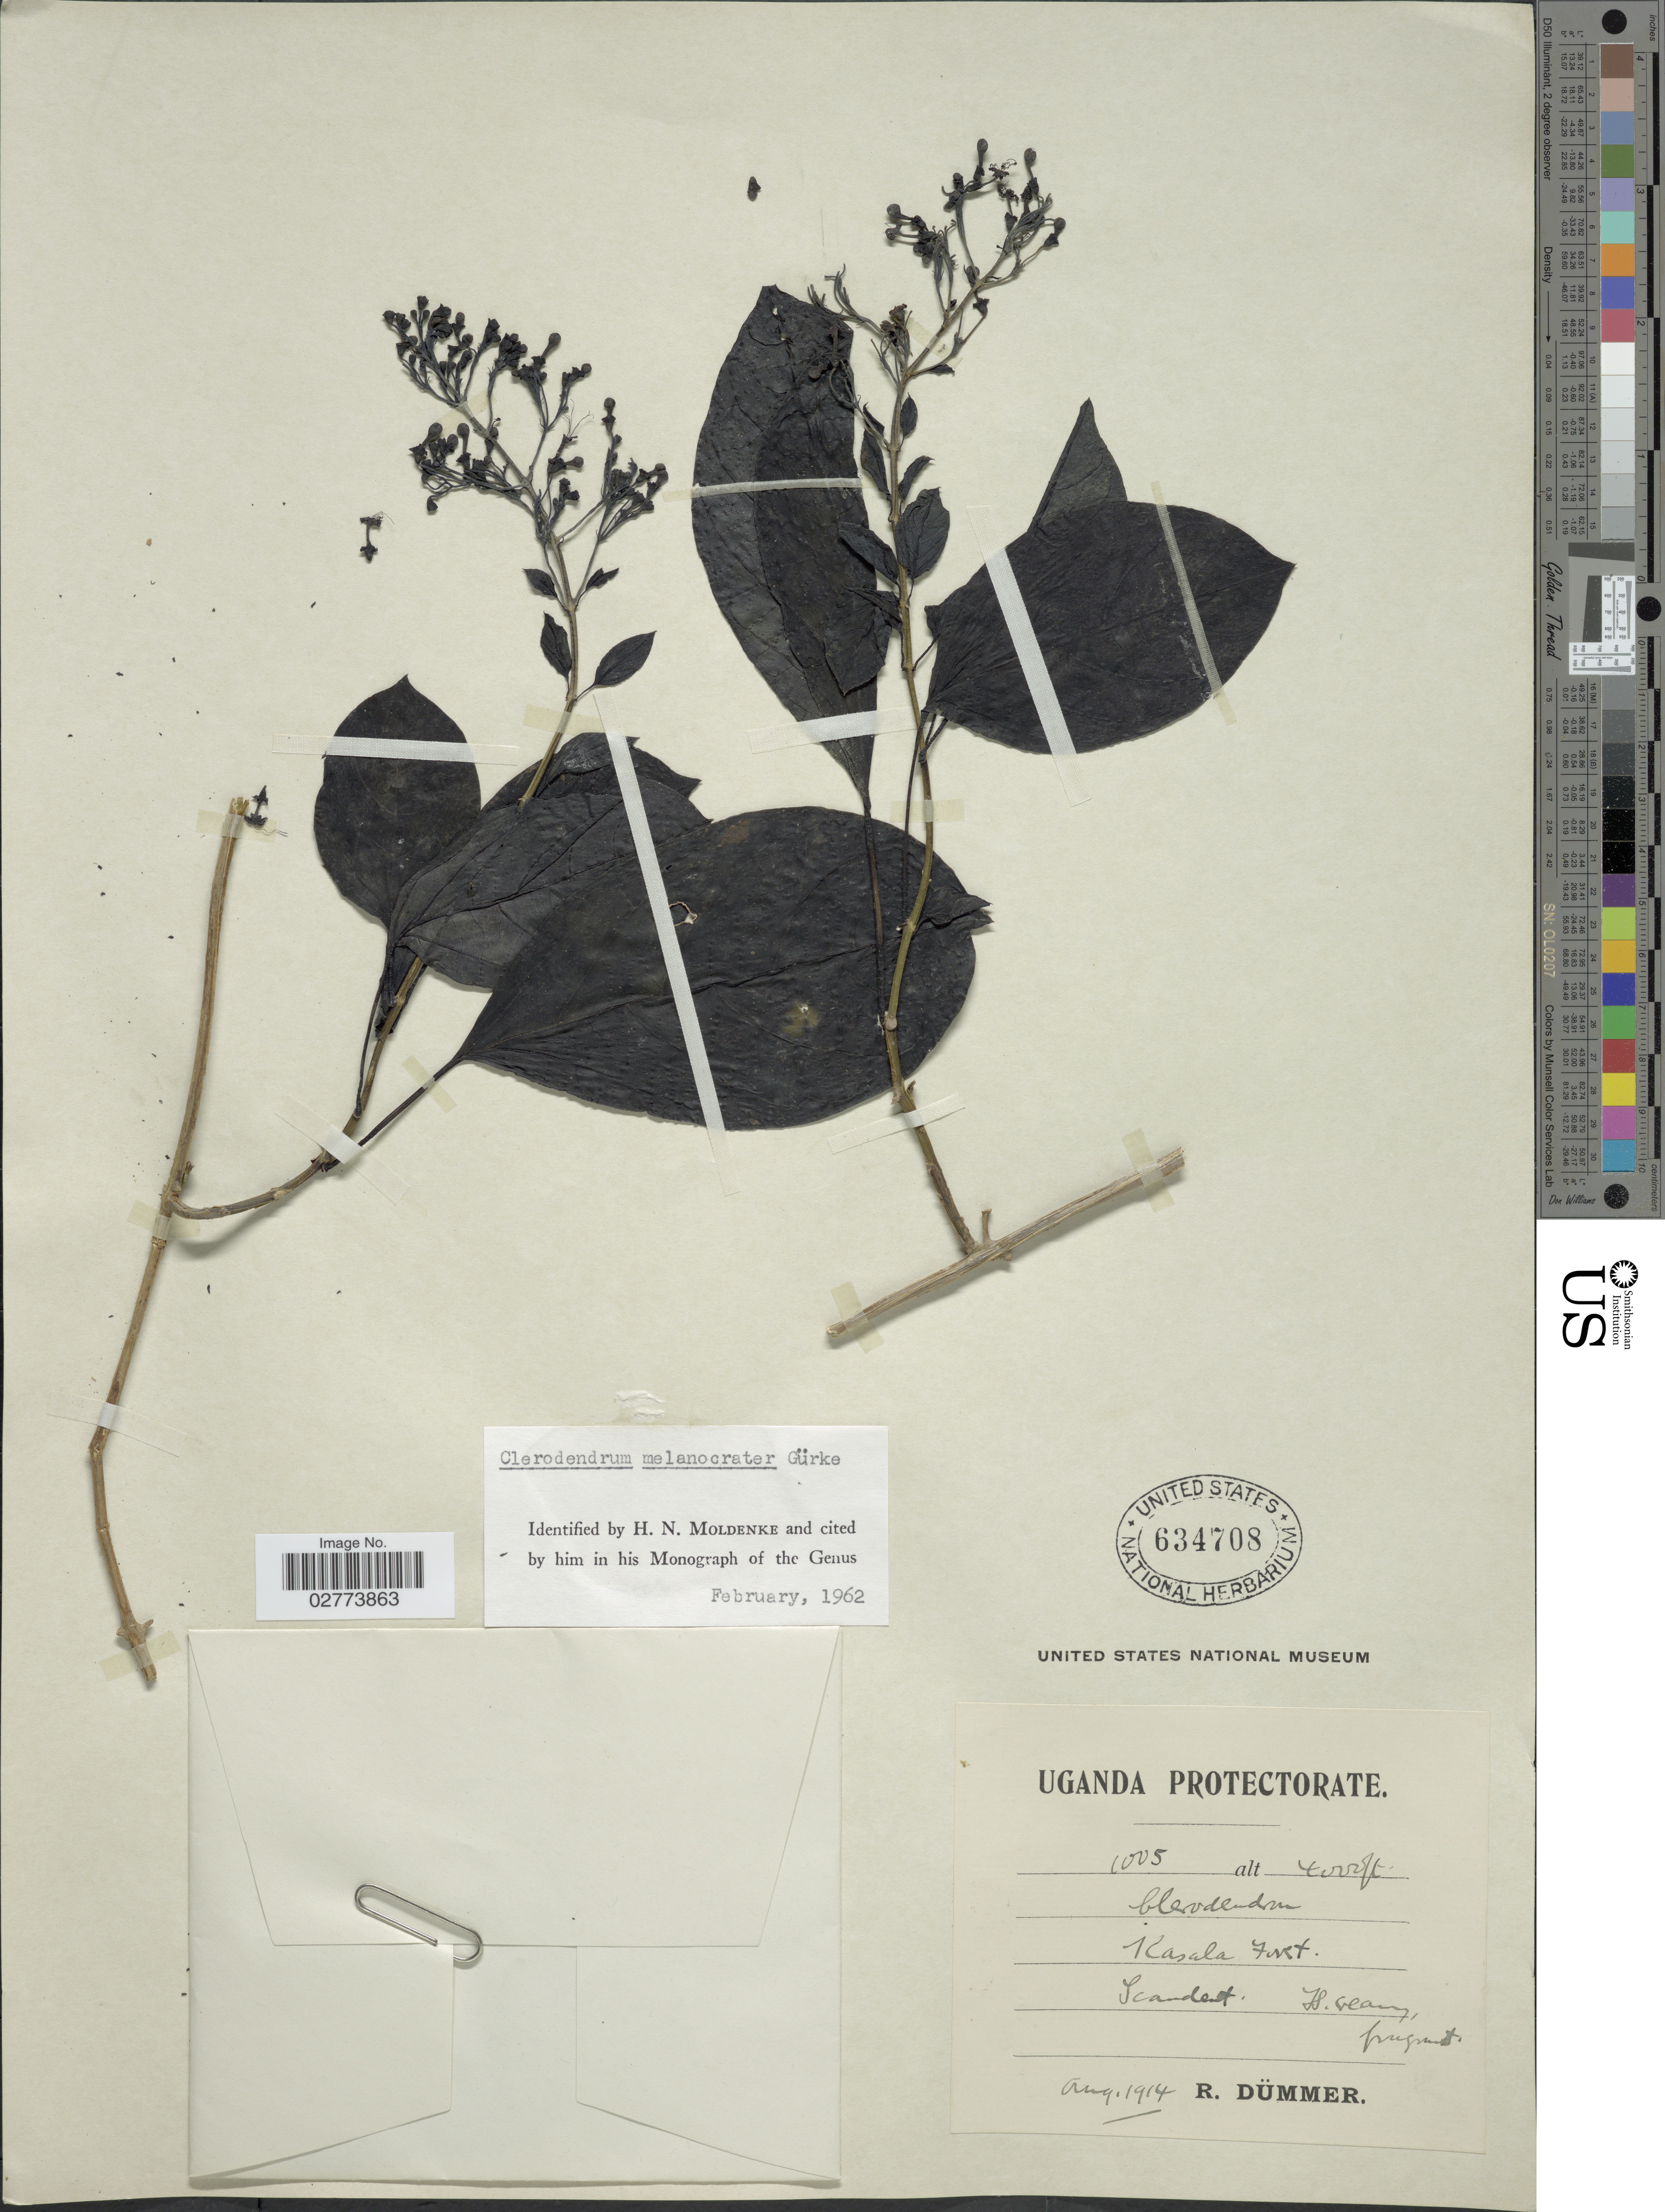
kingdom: Plantae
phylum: Tracheophyta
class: Magnoliopsida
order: Lamiales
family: Lamiaceae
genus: Clerodendrum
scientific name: Clerodendrum melanocrater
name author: Gürke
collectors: R. A. Dümmer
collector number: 1005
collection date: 1914-08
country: Uganda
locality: Kasala Forest.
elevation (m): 1219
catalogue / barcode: US 634708